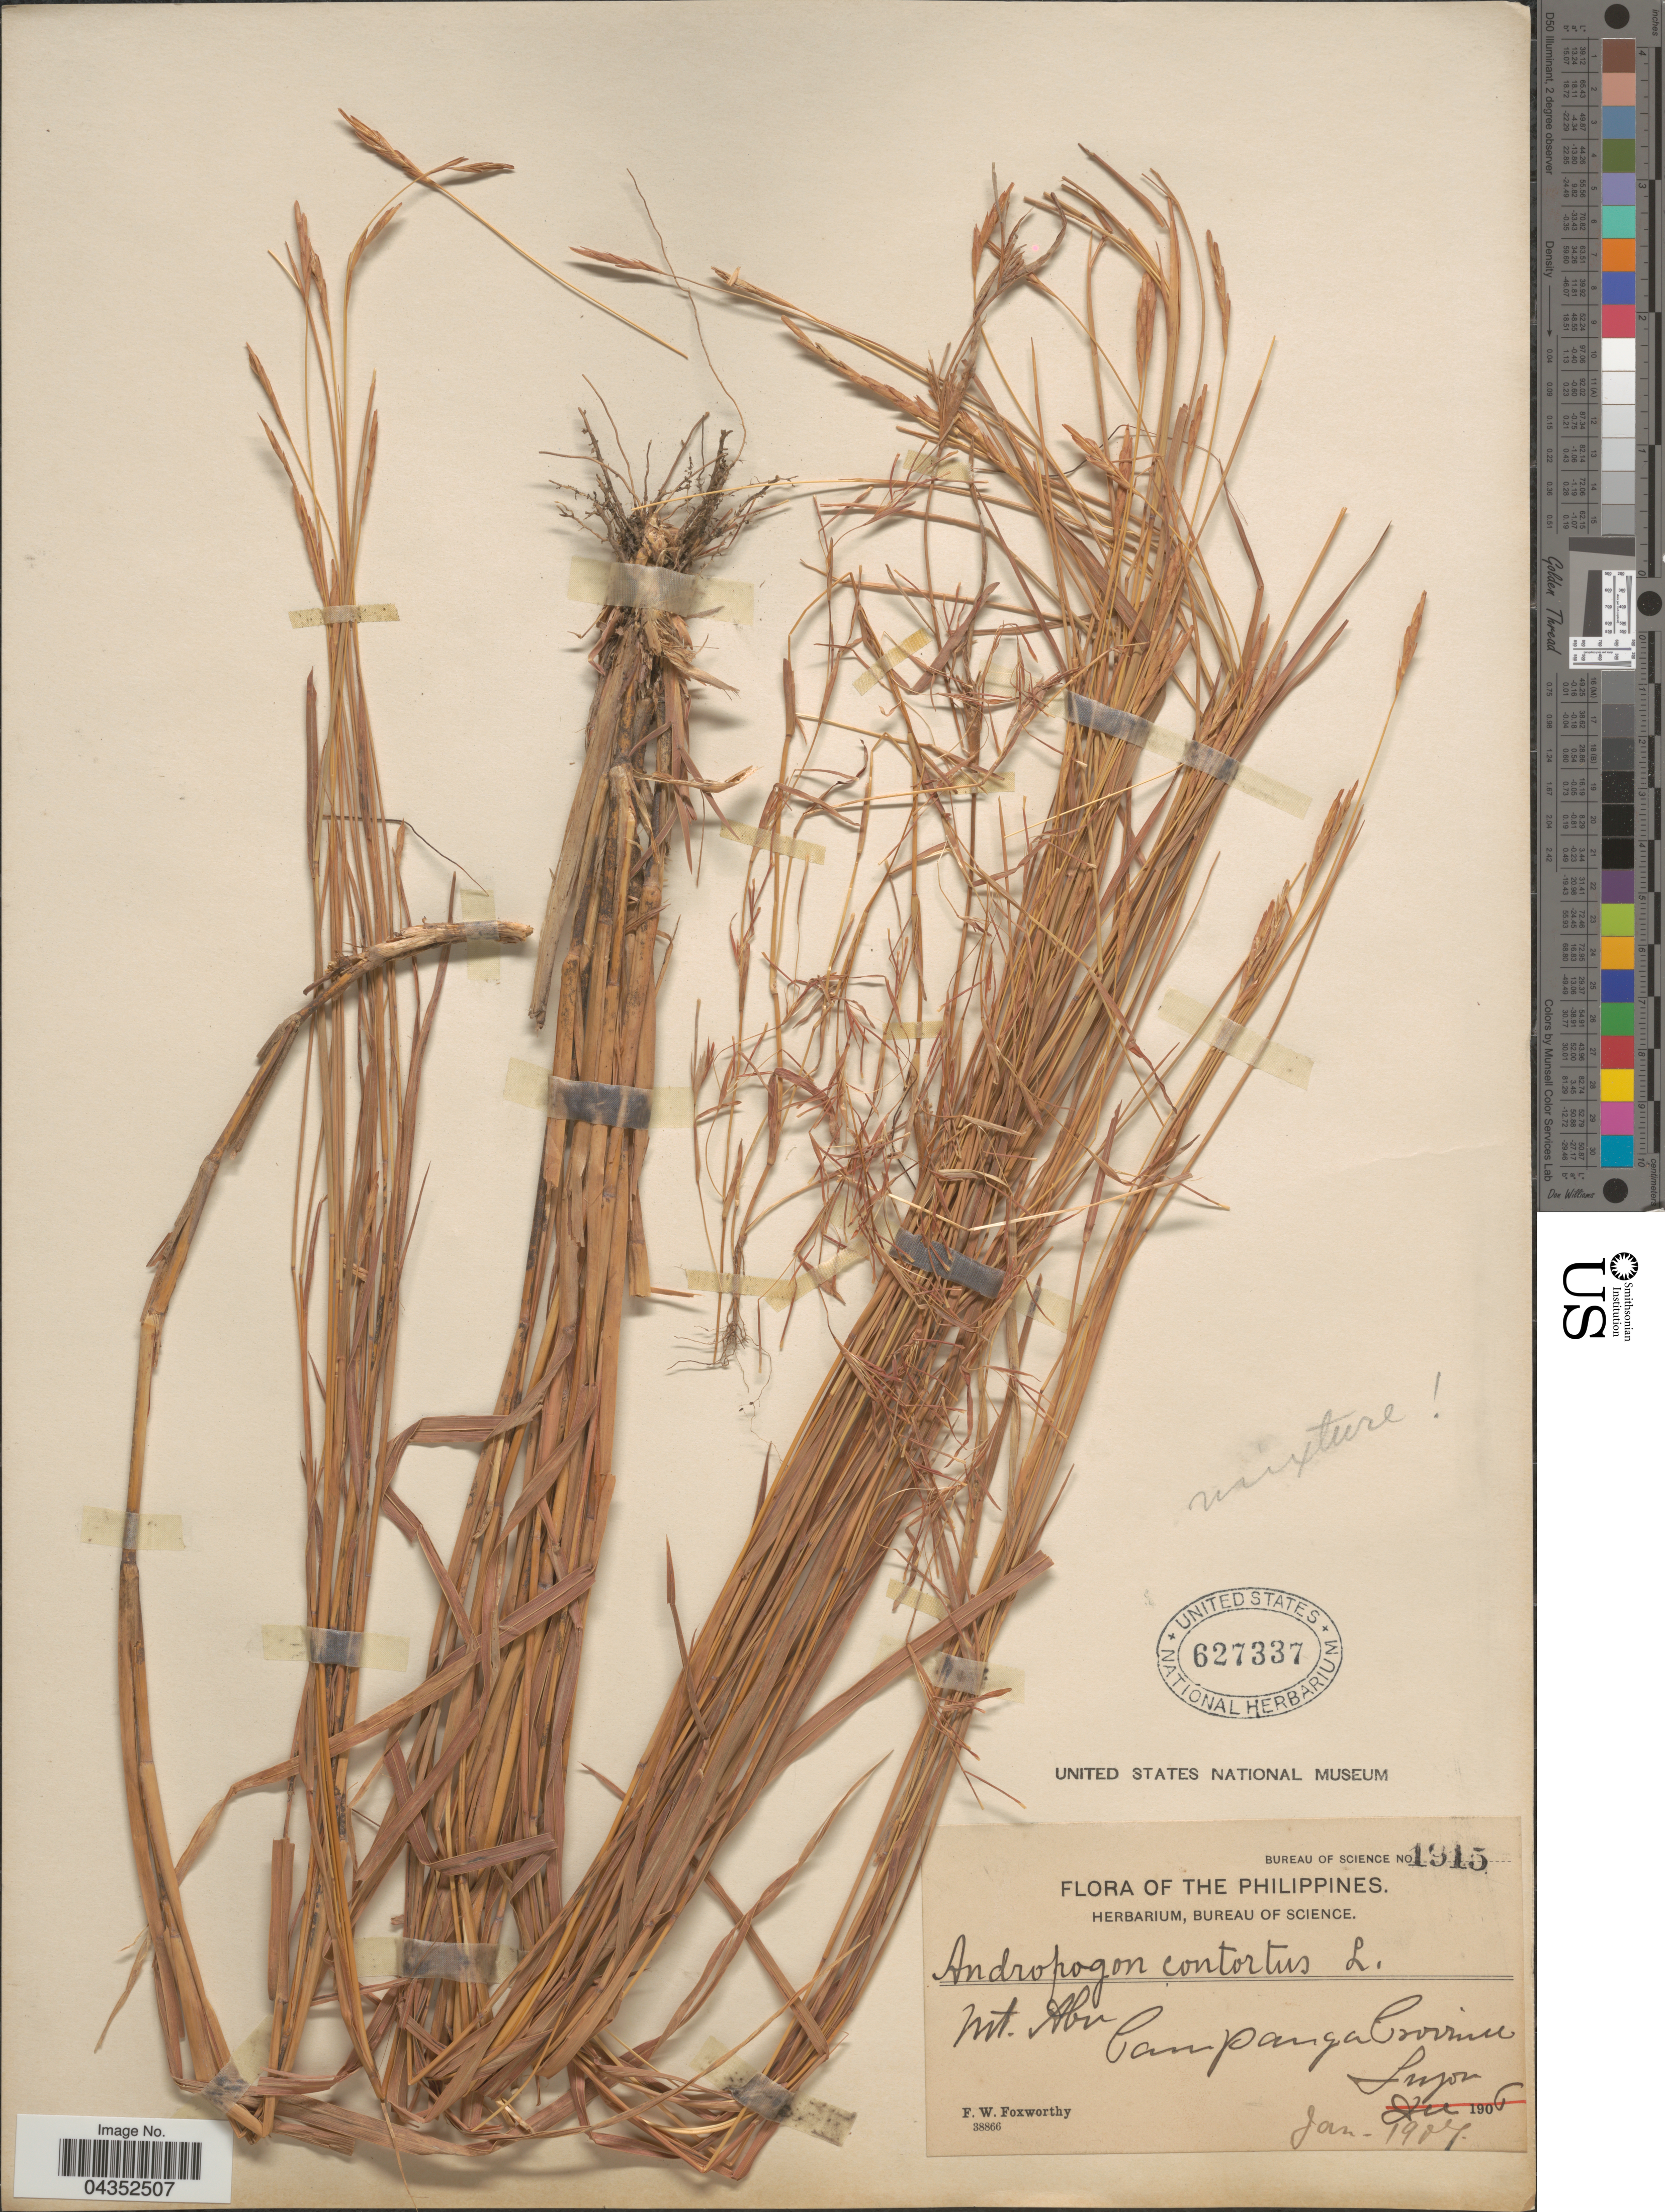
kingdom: Plantae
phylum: Tracheophyta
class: Liliopsida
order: Poales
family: Poaceae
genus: Heteropogon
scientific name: Heteropogon contortus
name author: (L.) P. Beauv. ex Roem. & Schult.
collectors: F. W. Foxworthy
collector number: Bureau of Science 1915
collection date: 1907-01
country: Philippines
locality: Mt. Abu. Pampanga Province. Luzon.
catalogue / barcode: US 627337